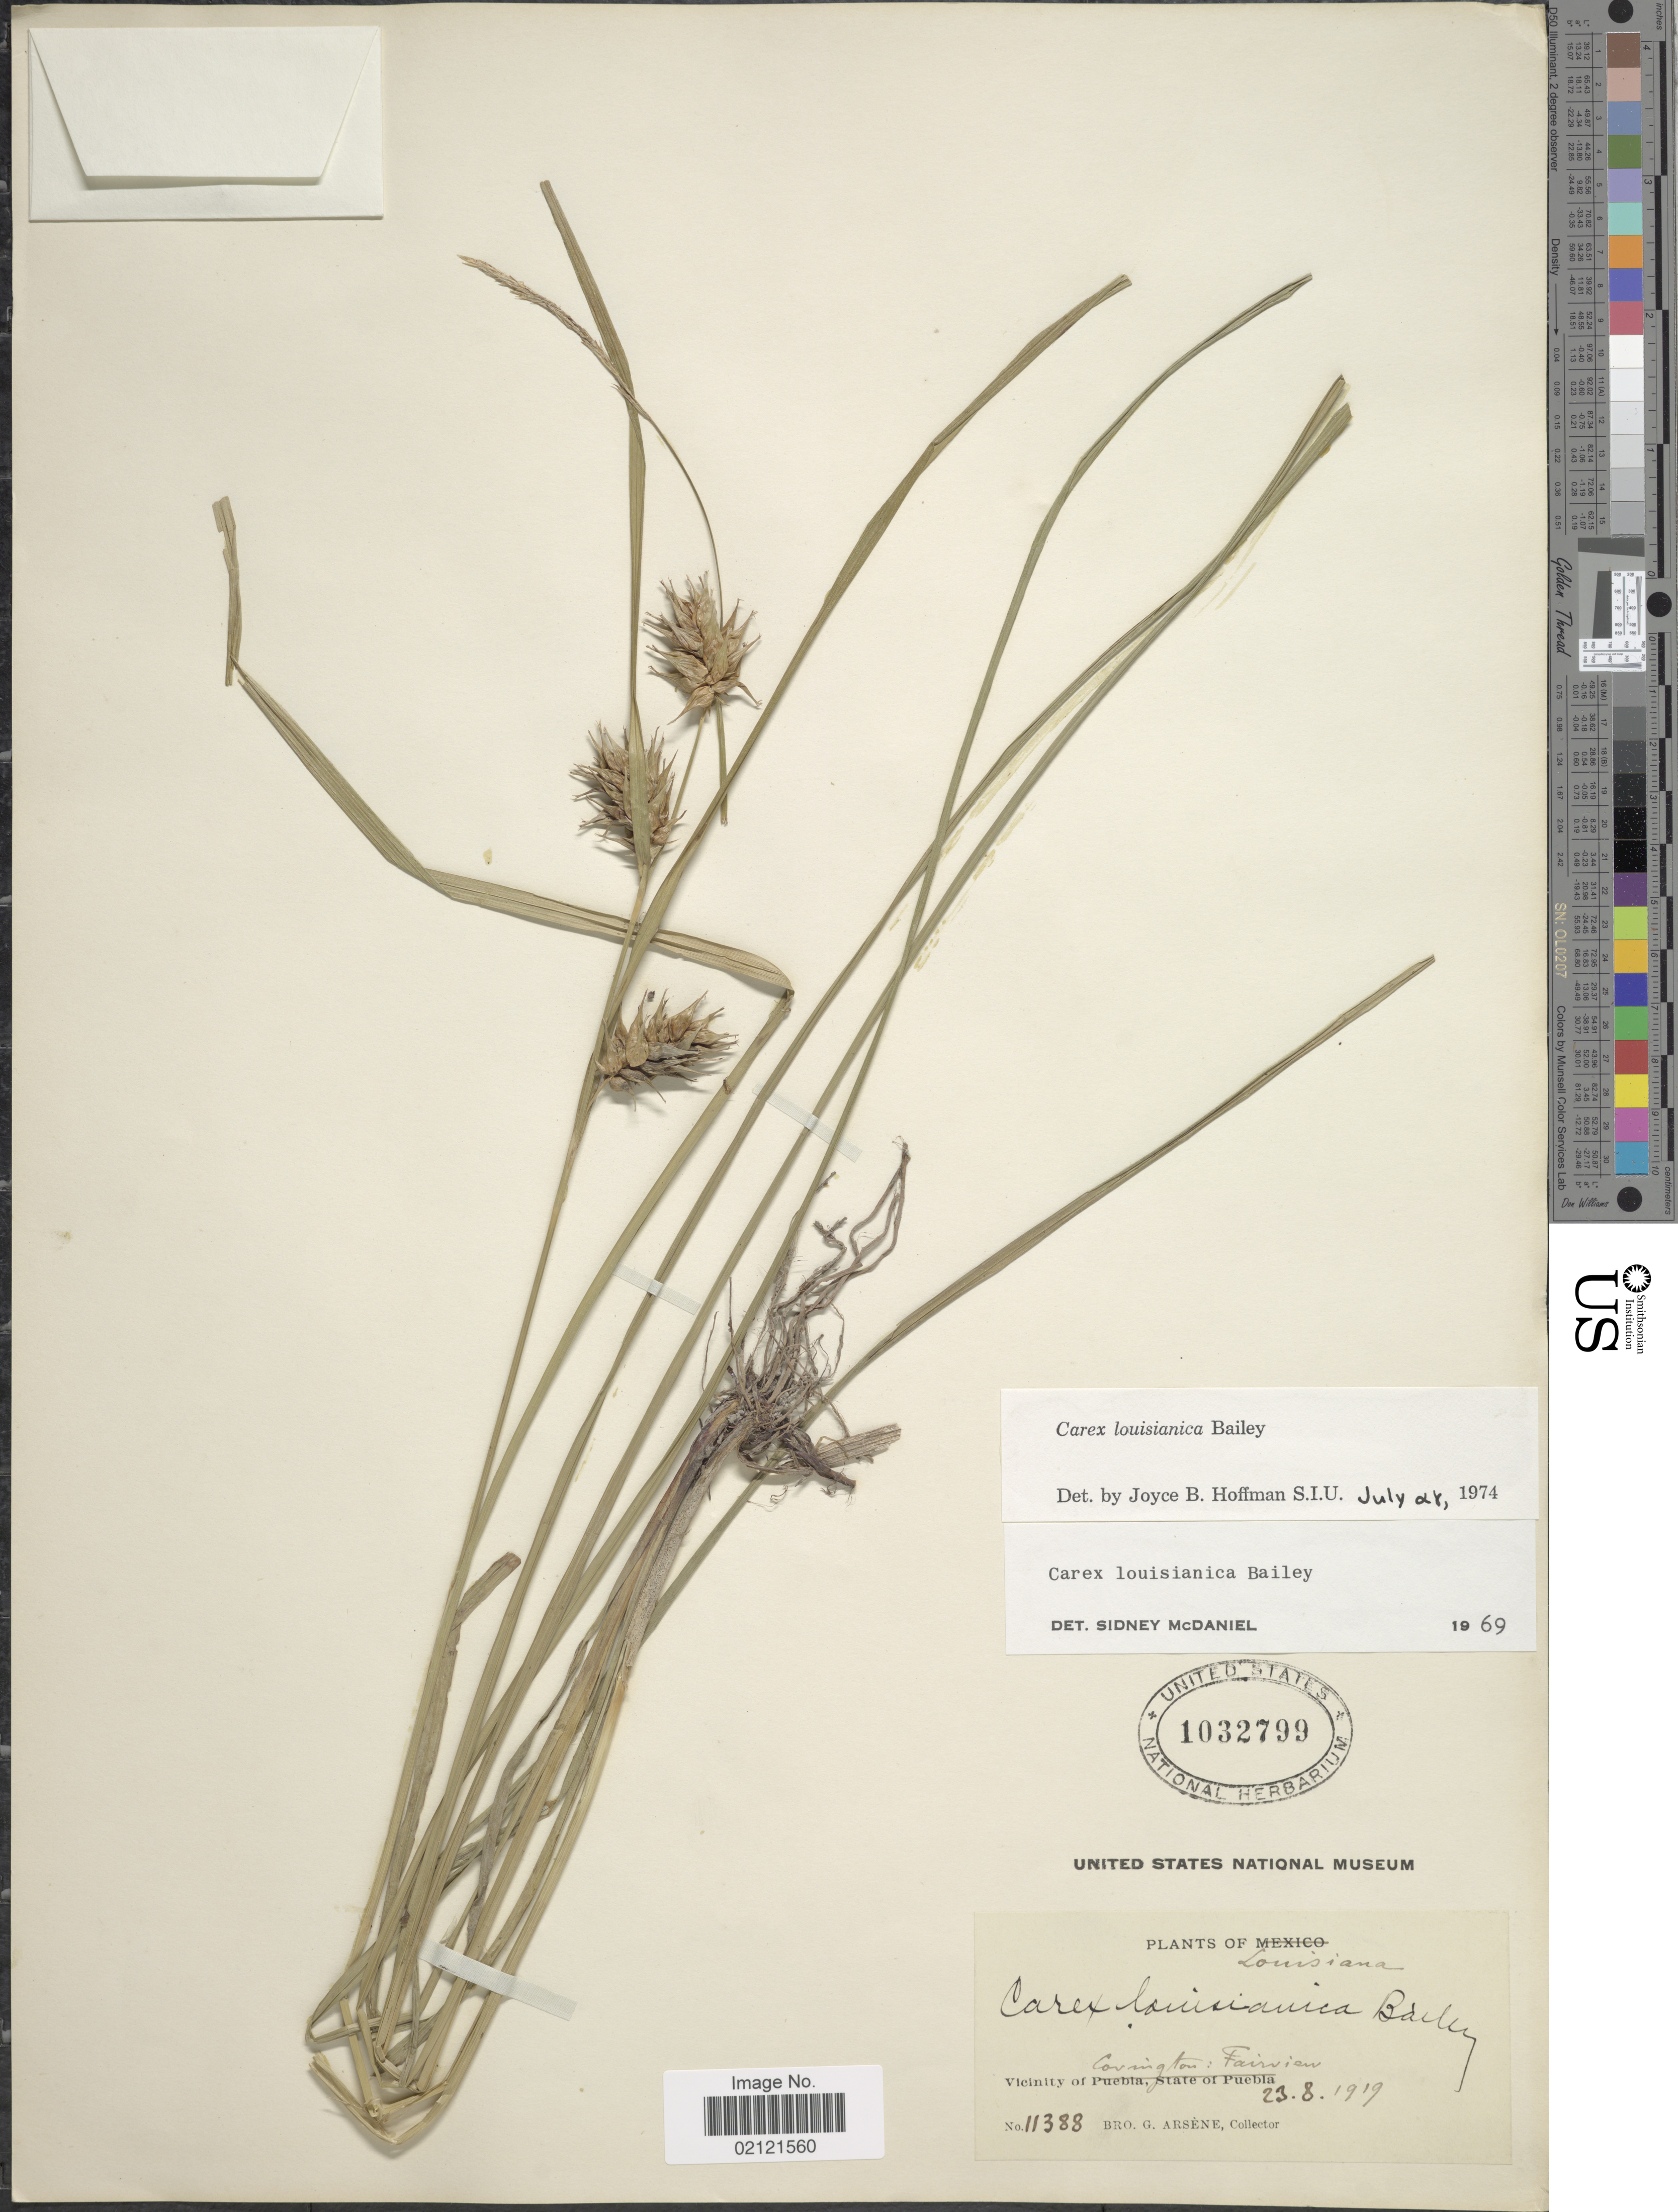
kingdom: Plantae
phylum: Tracheophyta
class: Liliopsida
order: Poales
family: Cyperaceae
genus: Carex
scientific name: Carex louisianica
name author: L.H. Bailey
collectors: Bro. G. Arsène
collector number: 11388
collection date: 1919-08-23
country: United States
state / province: Louisiana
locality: Vicinity of Covington: Fairvien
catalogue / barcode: US 1032799